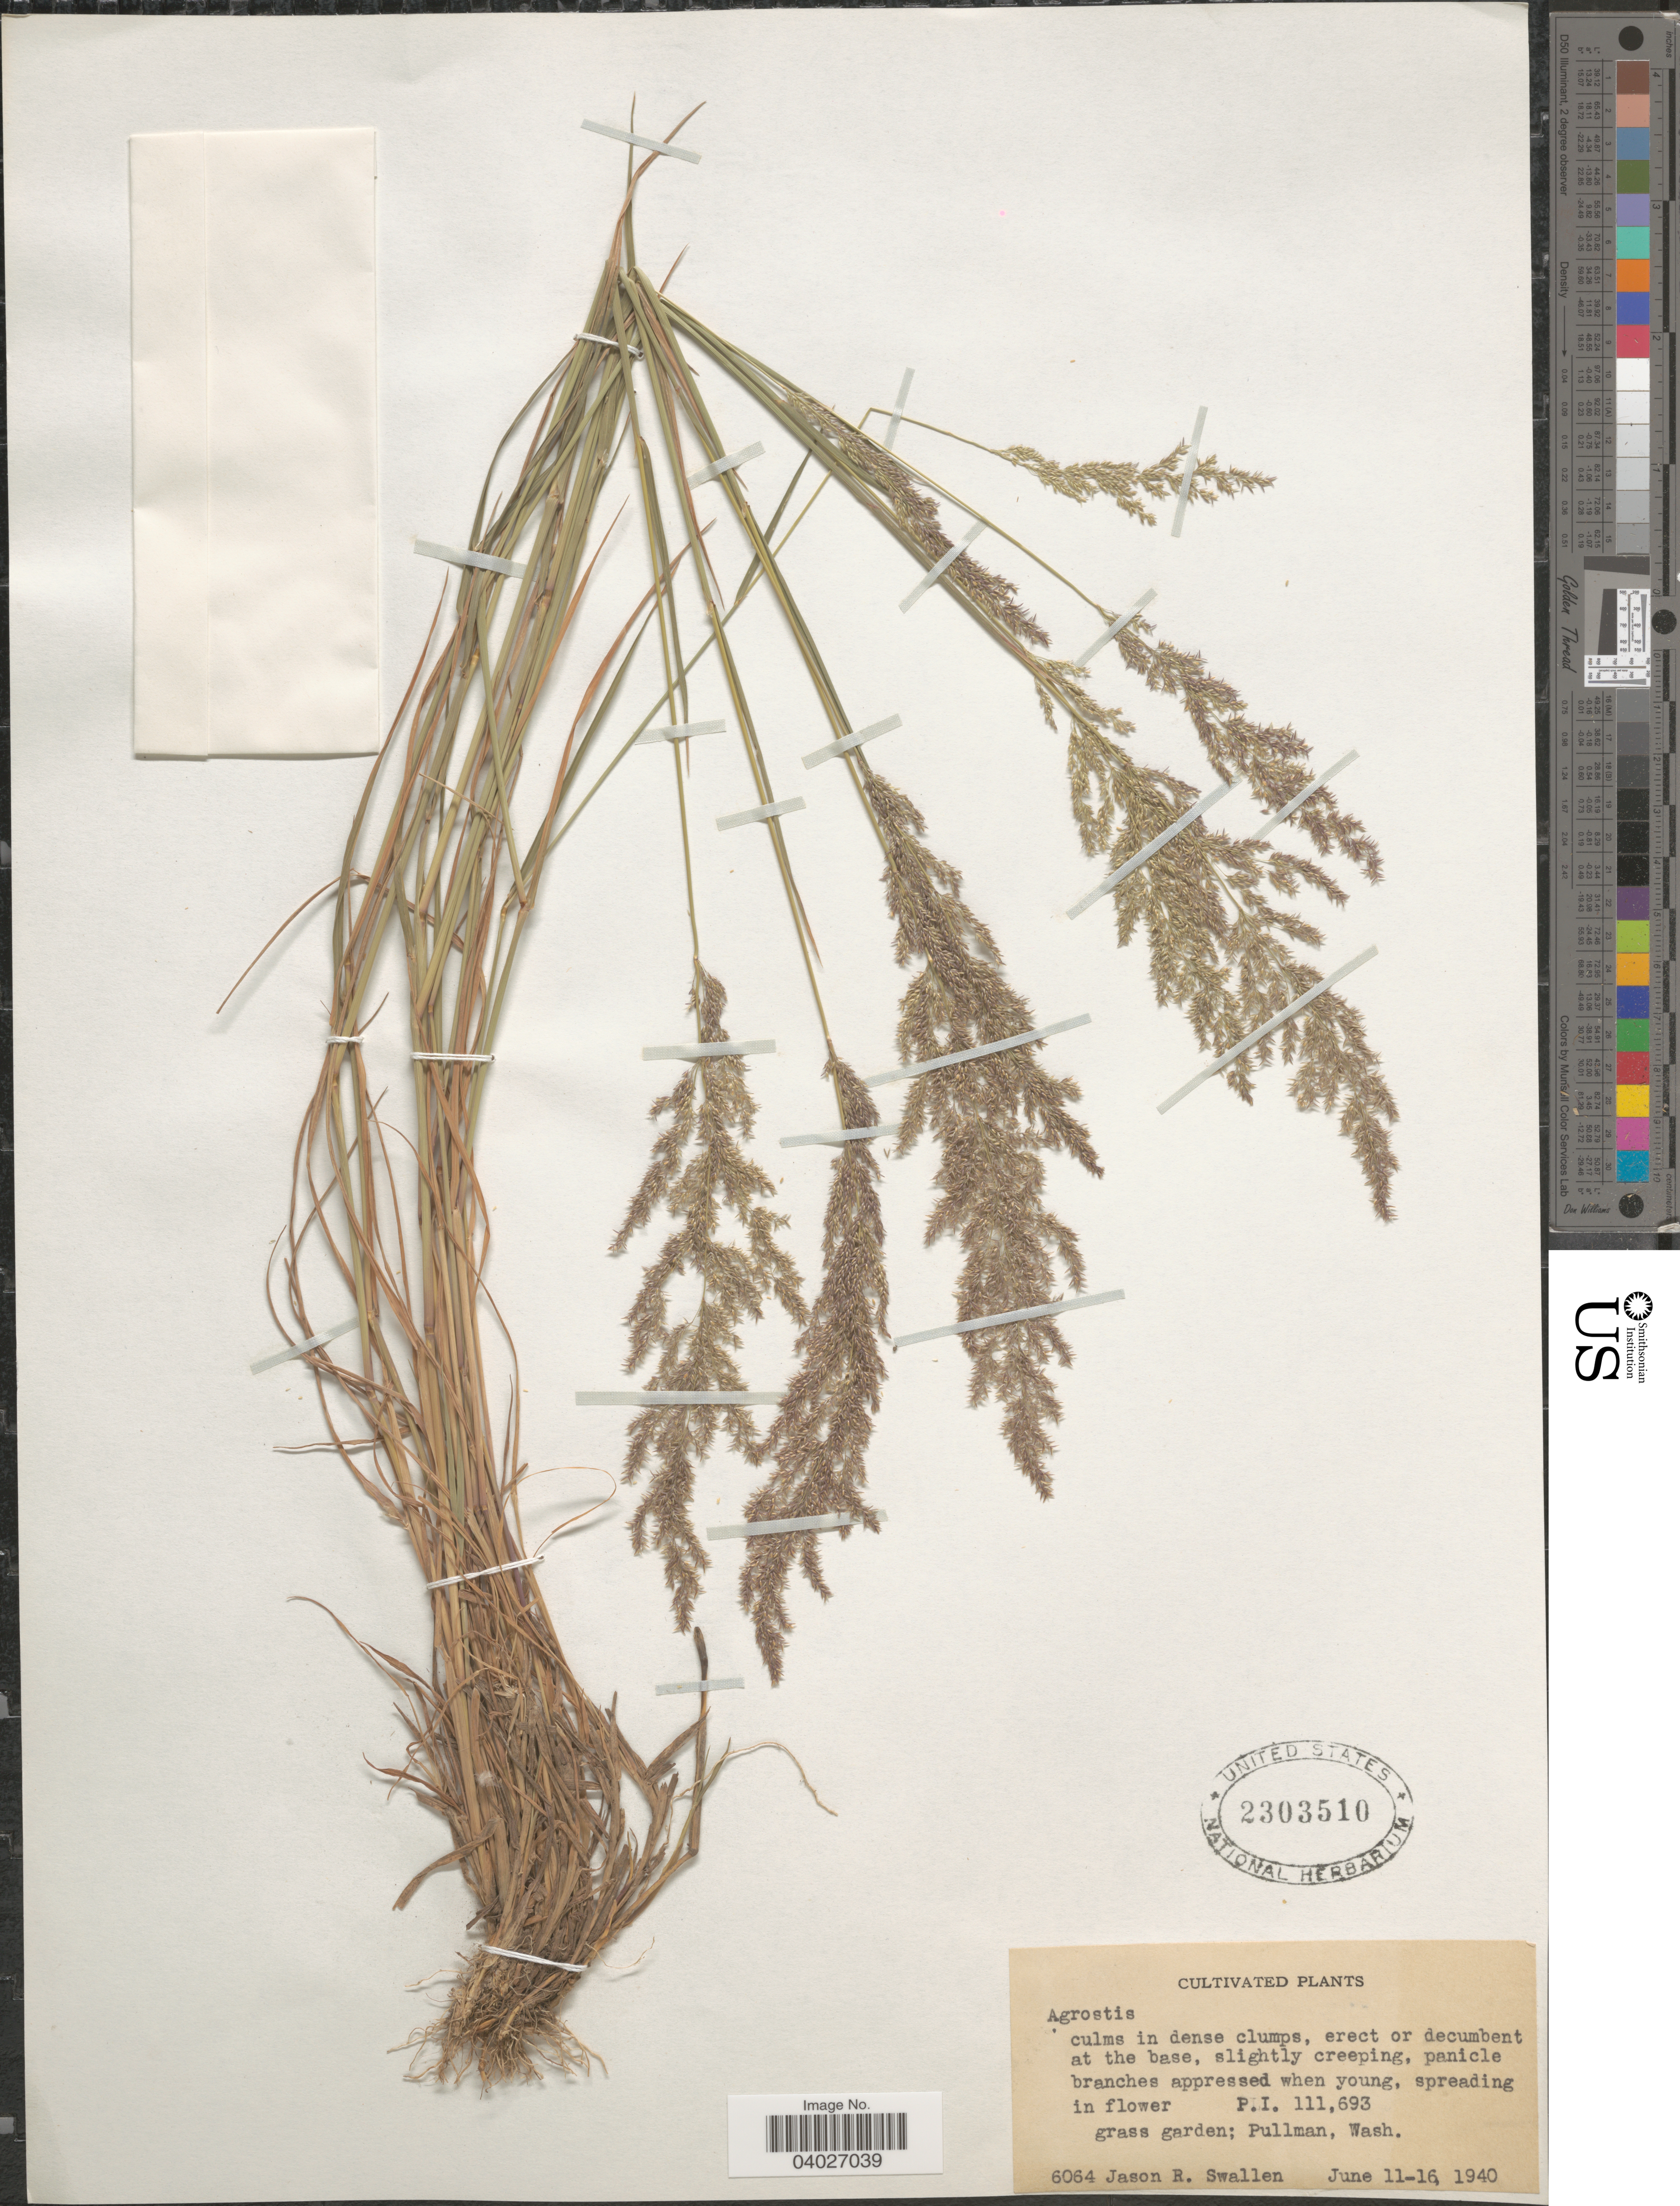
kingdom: Plantae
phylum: Tracheophyta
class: Liliopsida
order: Poales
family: Poaceae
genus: Agrostis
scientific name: Agrostis sp.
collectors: J. R. Swallen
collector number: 6064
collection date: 1940-06-11/1940-06-16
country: United States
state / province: Washington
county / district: Whitman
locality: Grass garden; Pullman.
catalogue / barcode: US 2303510